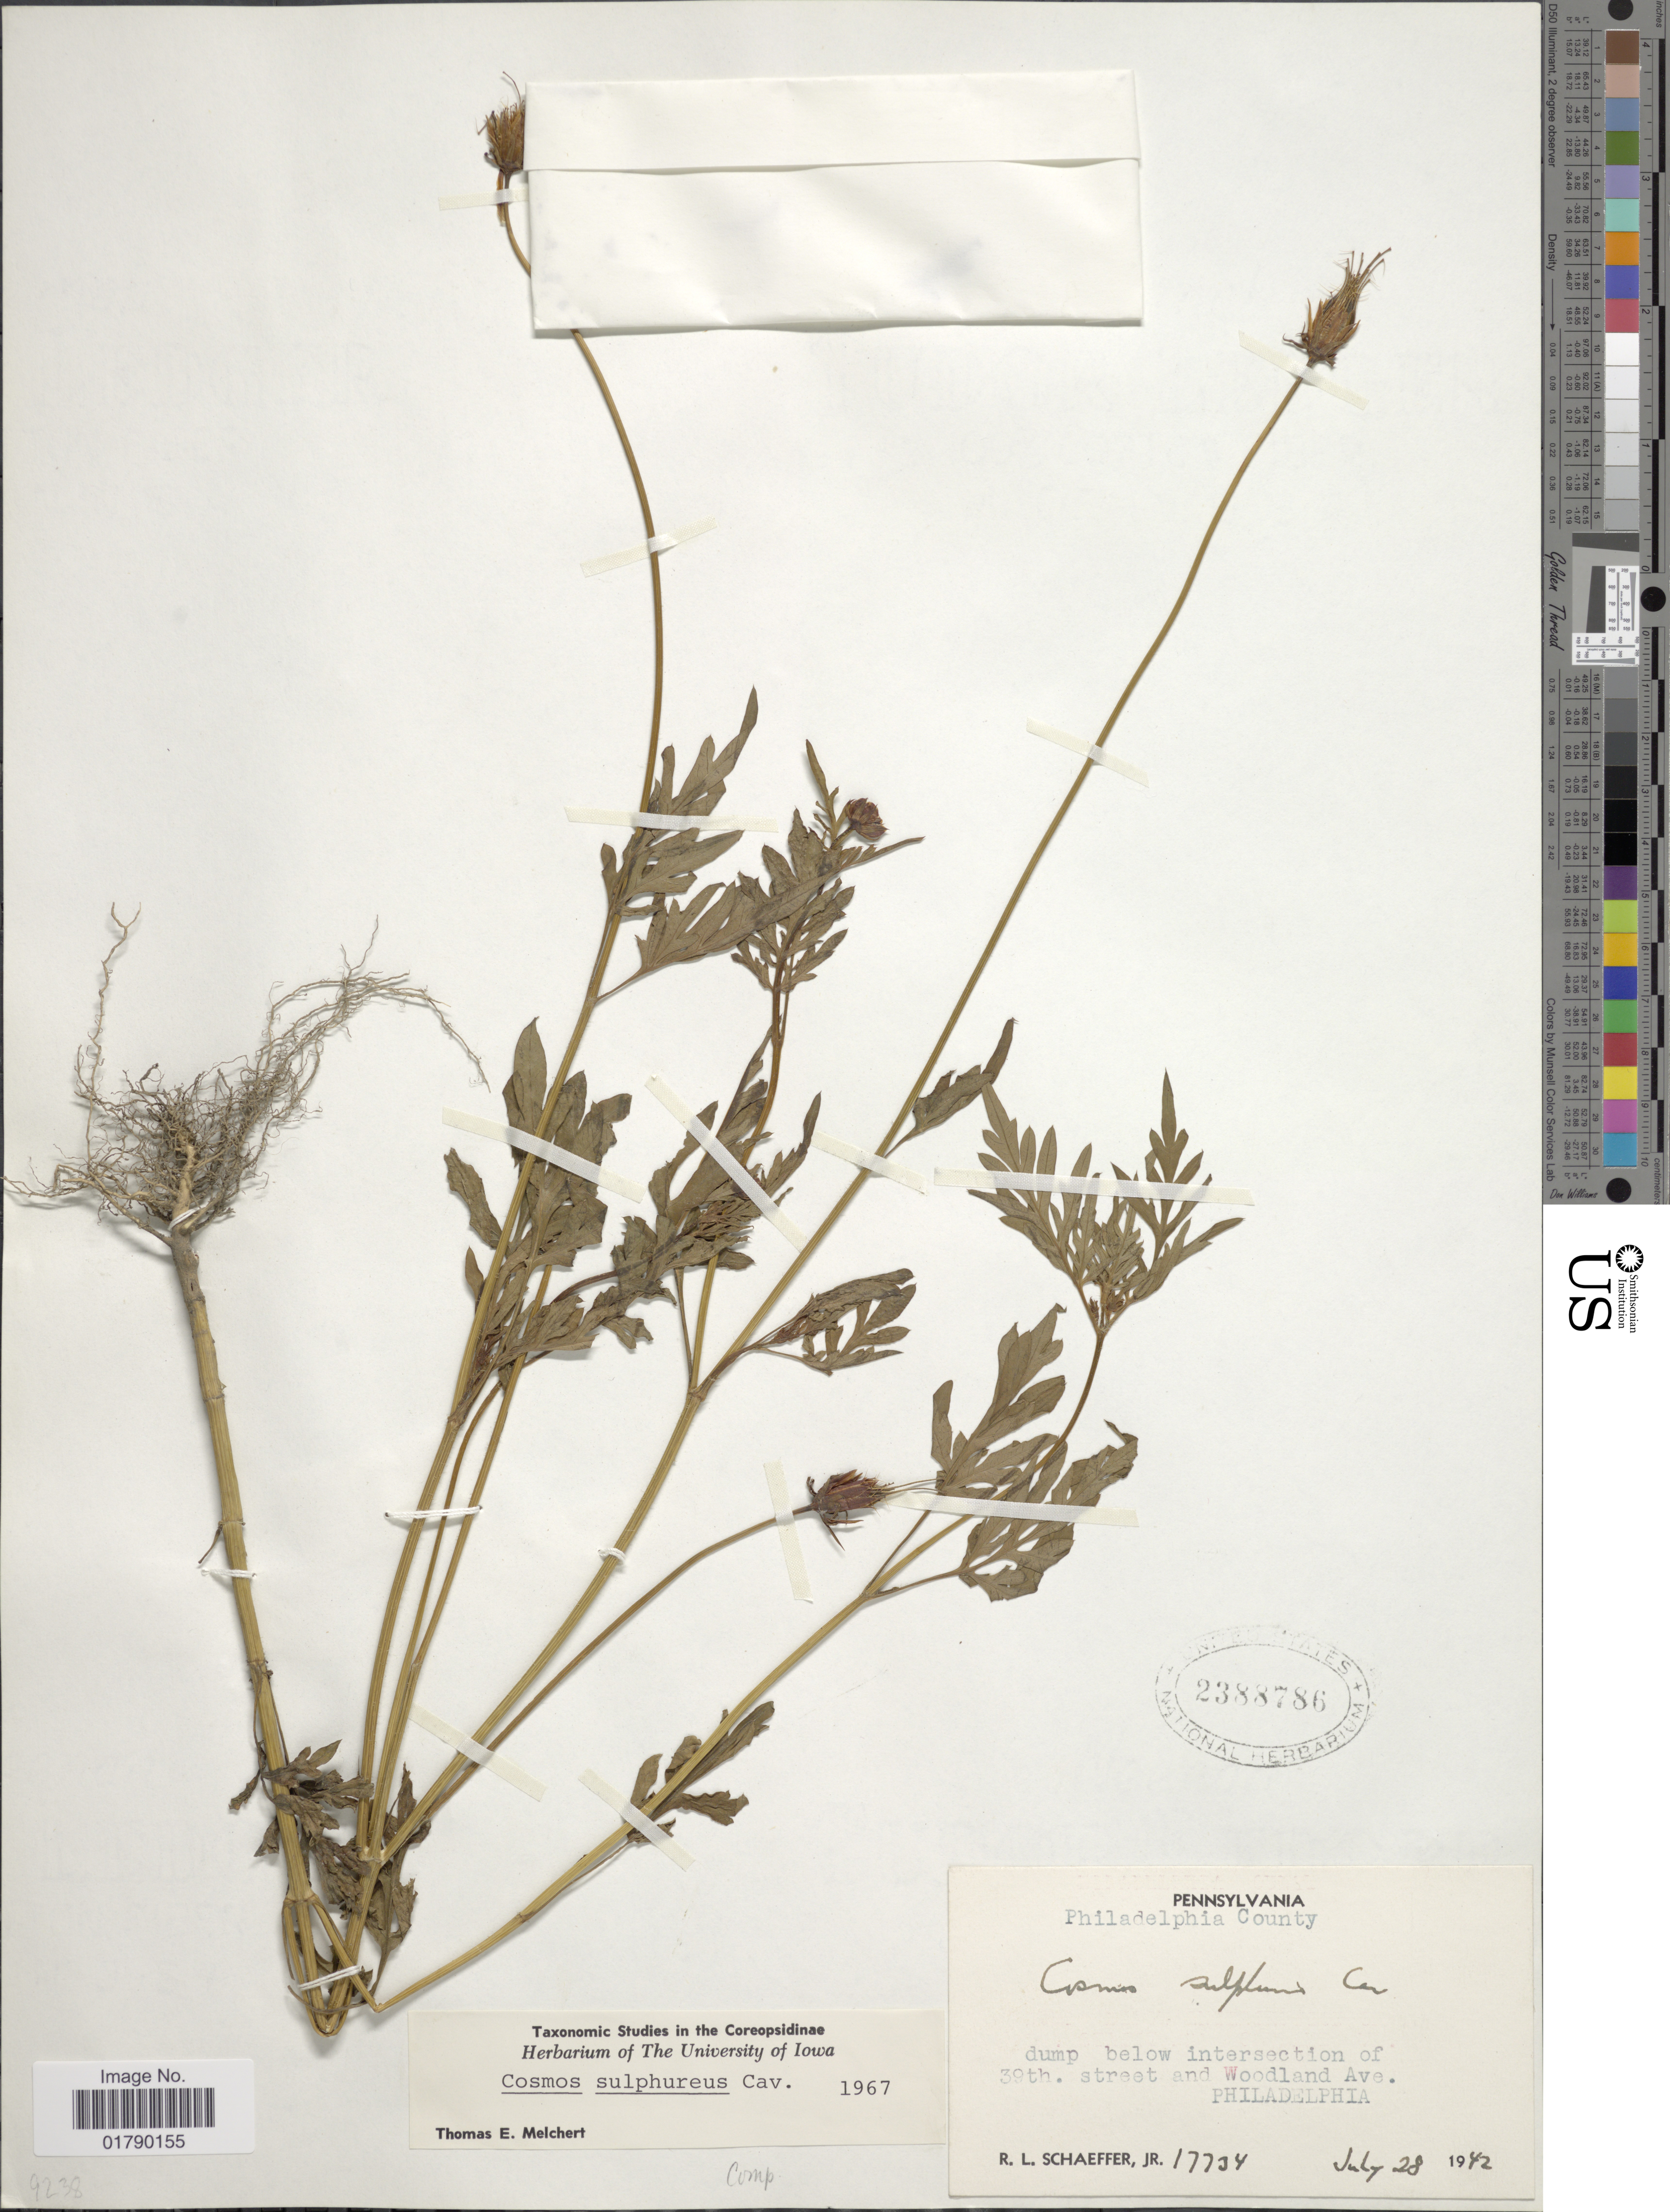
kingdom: Plantae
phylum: Tracheophyta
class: Magnoliopsida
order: Asterales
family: Asteraceae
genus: Cosmos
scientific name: Cosmos sulphureus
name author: Cav.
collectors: R. L. Schaeffer Jr.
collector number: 17734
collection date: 1942-07-28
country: United States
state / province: Pennsylvania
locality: Philadelphia County, below intersection of 39th street and Woodland Ave. Philadelphia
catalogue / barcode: US 2388786